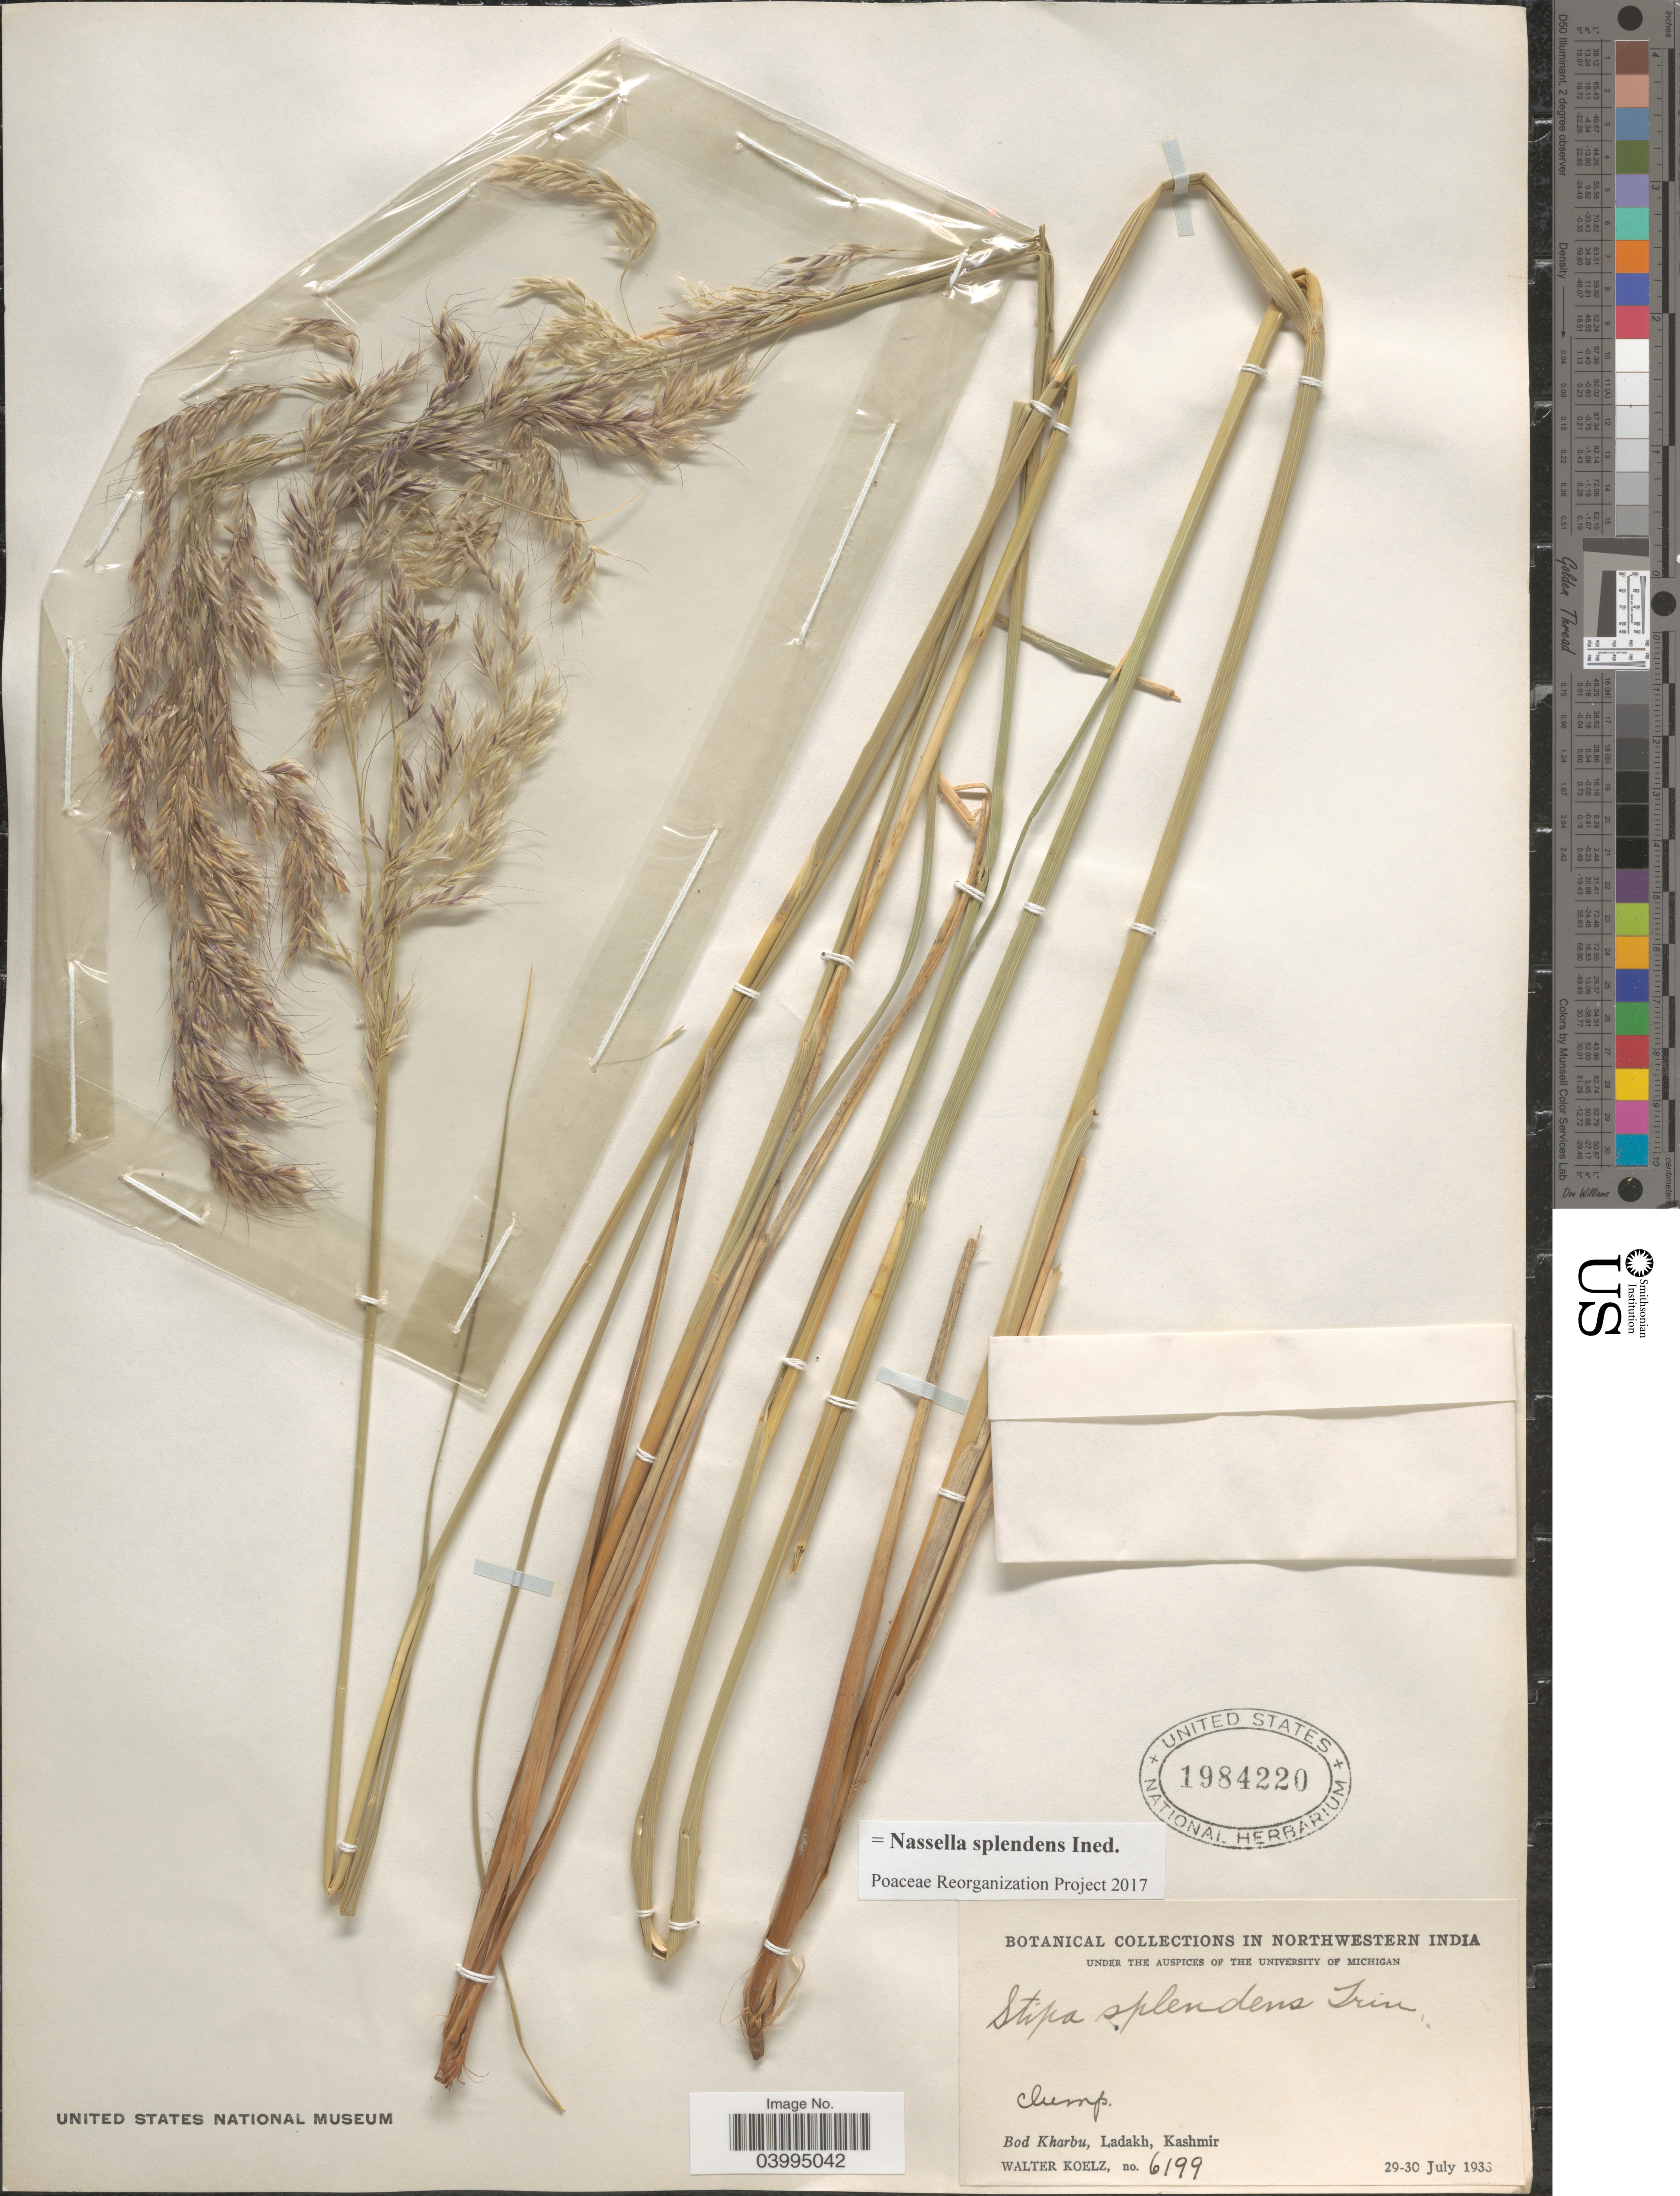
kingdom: Plantae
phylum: Tracheophyta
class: Liliopsida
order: Poales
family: Poaceae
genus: Neotrinia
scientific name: Neotrinia splendens (Trin.) M. Nobis, P.D. Gudkova & A. Nowak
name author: (Trin.)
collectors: W. N. Koelz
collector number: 6199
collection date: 1933-07-29/1933-07-30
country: India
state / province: Jammu and Kashmir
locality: In Northwestern India. Bod Kharbu, Ladakh, Kashmir.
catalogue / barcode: US 1984220